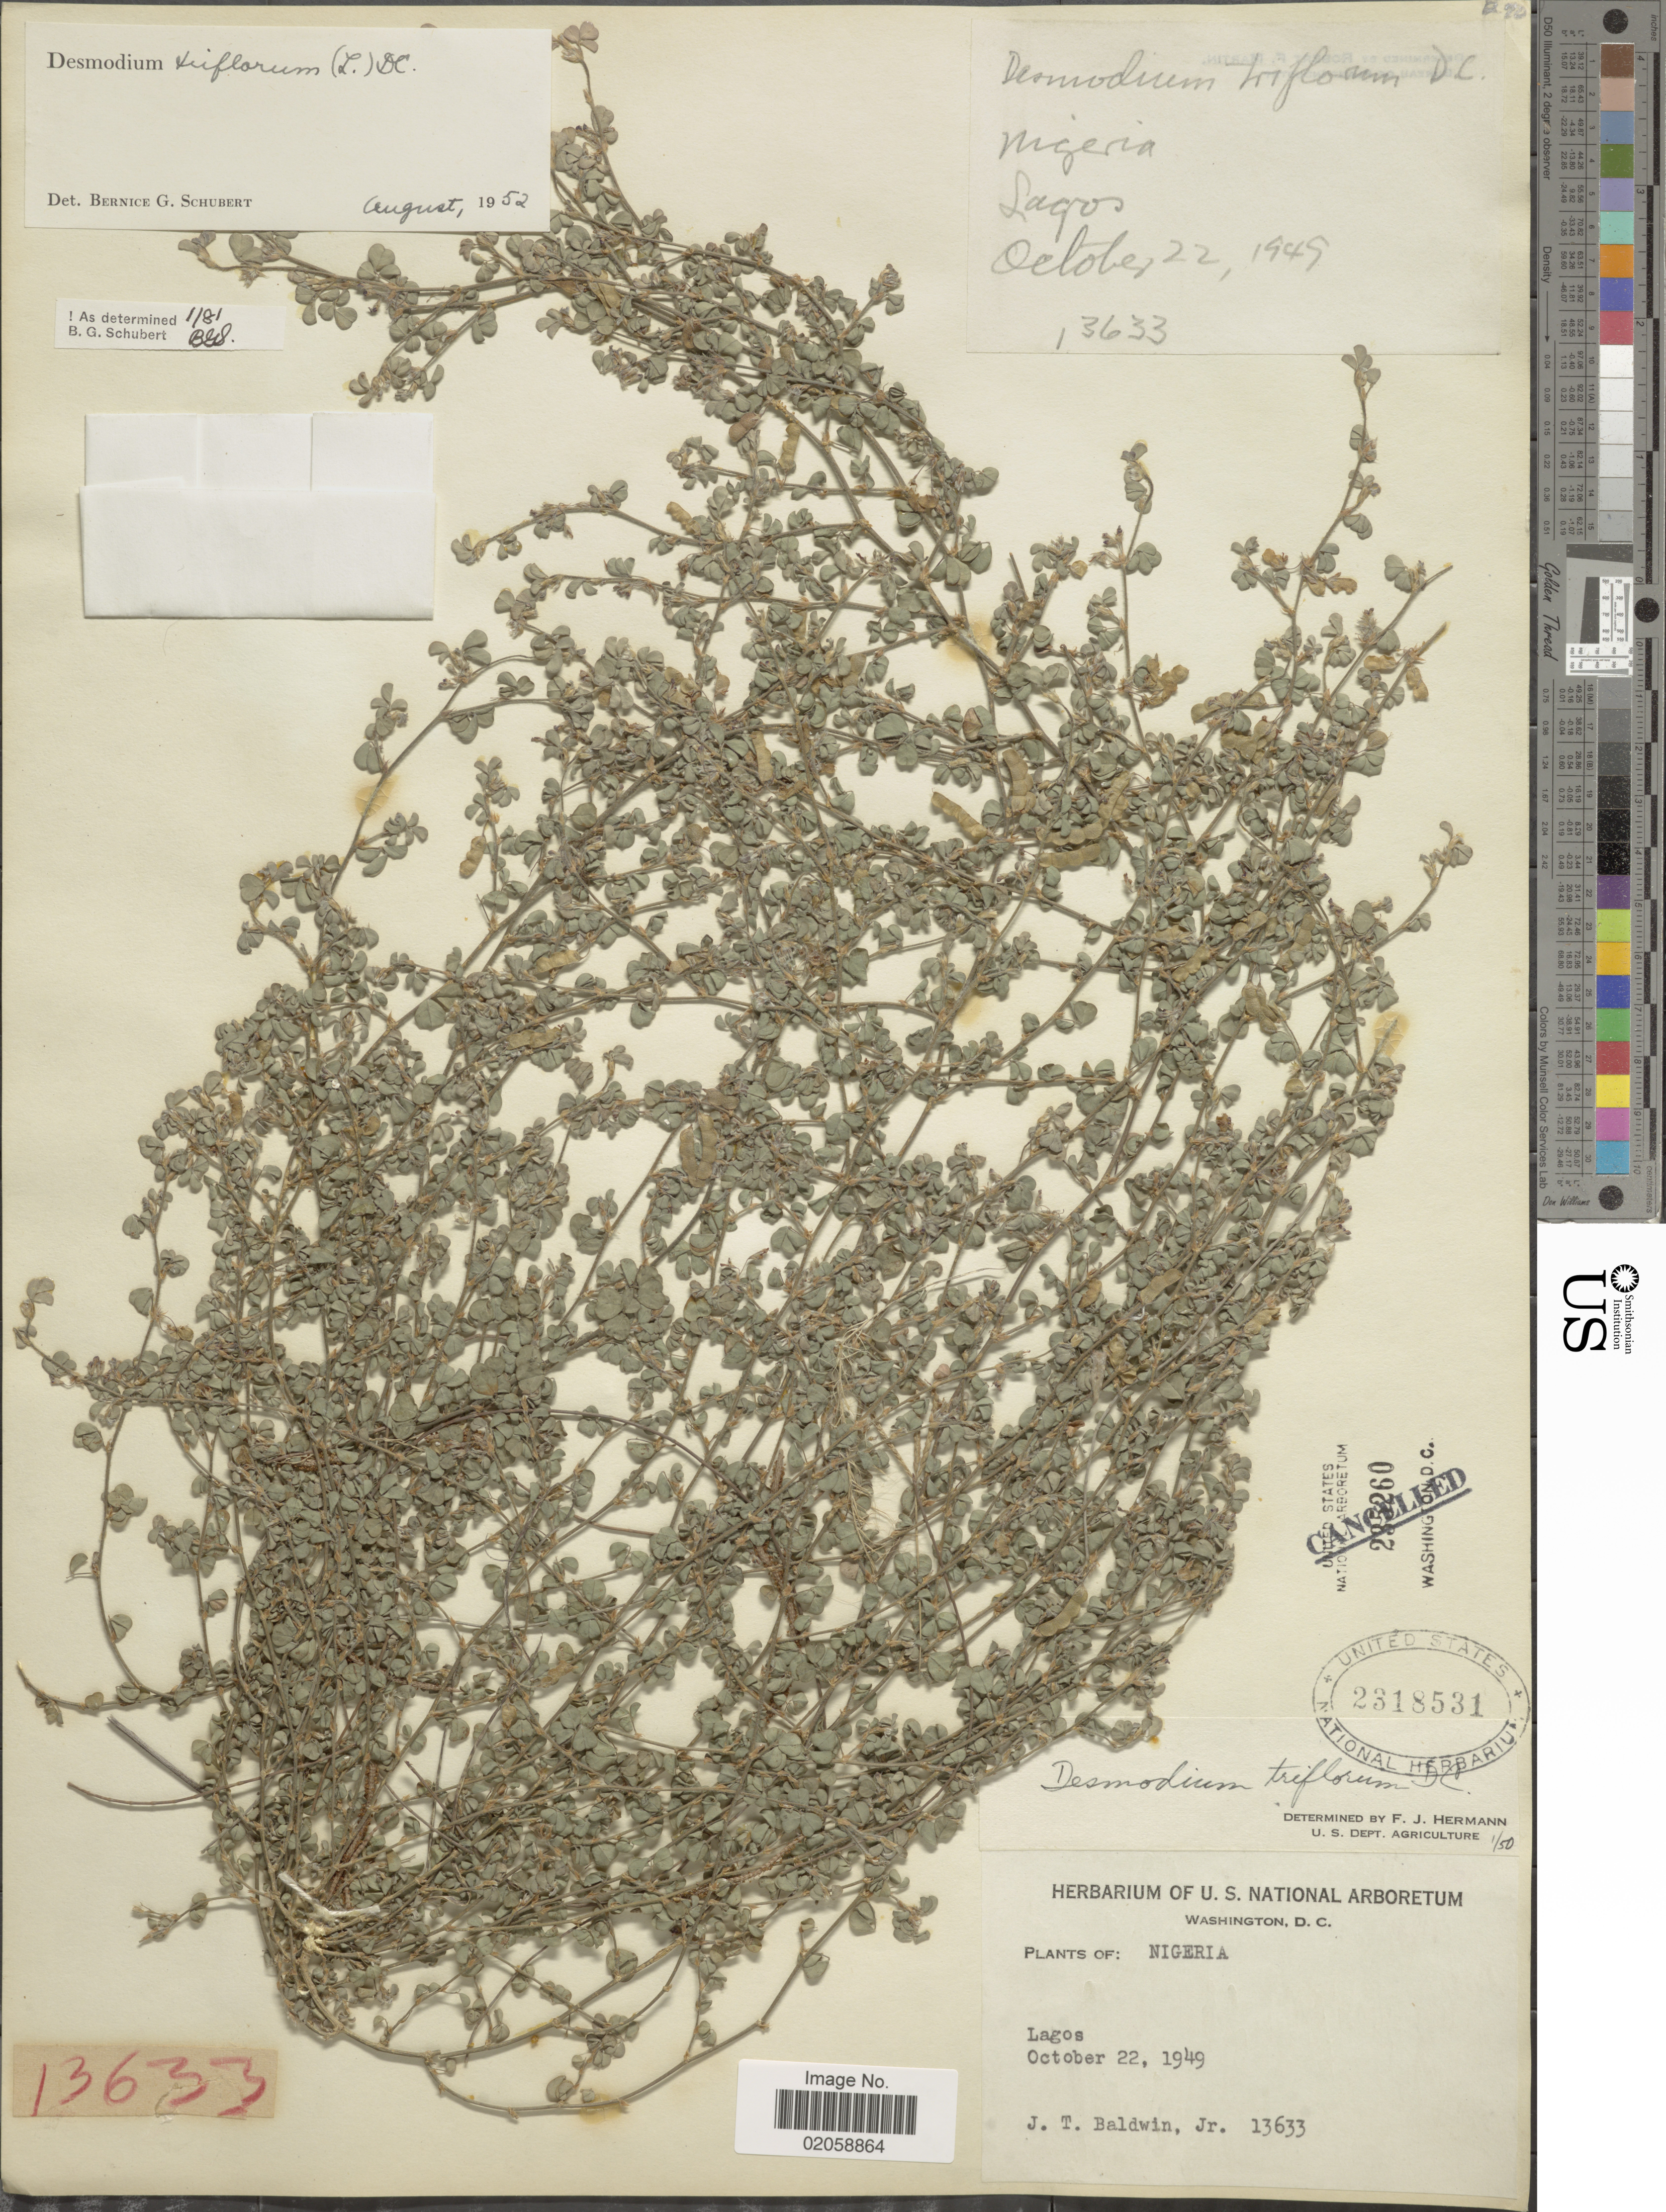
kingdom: Plantae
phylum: Tracheophyta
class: Magnoliopsida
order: Fabales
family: Fabaceae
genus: Grona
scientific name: Grona triflora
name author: (L.) H. Ohashi & K. Ohashi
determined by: Strong, Mark T., (BOT), Smithsonian Institution - National Museum of Natural History (UNITED STATES)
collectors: J. T. Baldwin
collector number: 13633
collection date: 1949-10-22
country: Nigeria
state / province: Lagos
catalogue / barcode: US 2318531